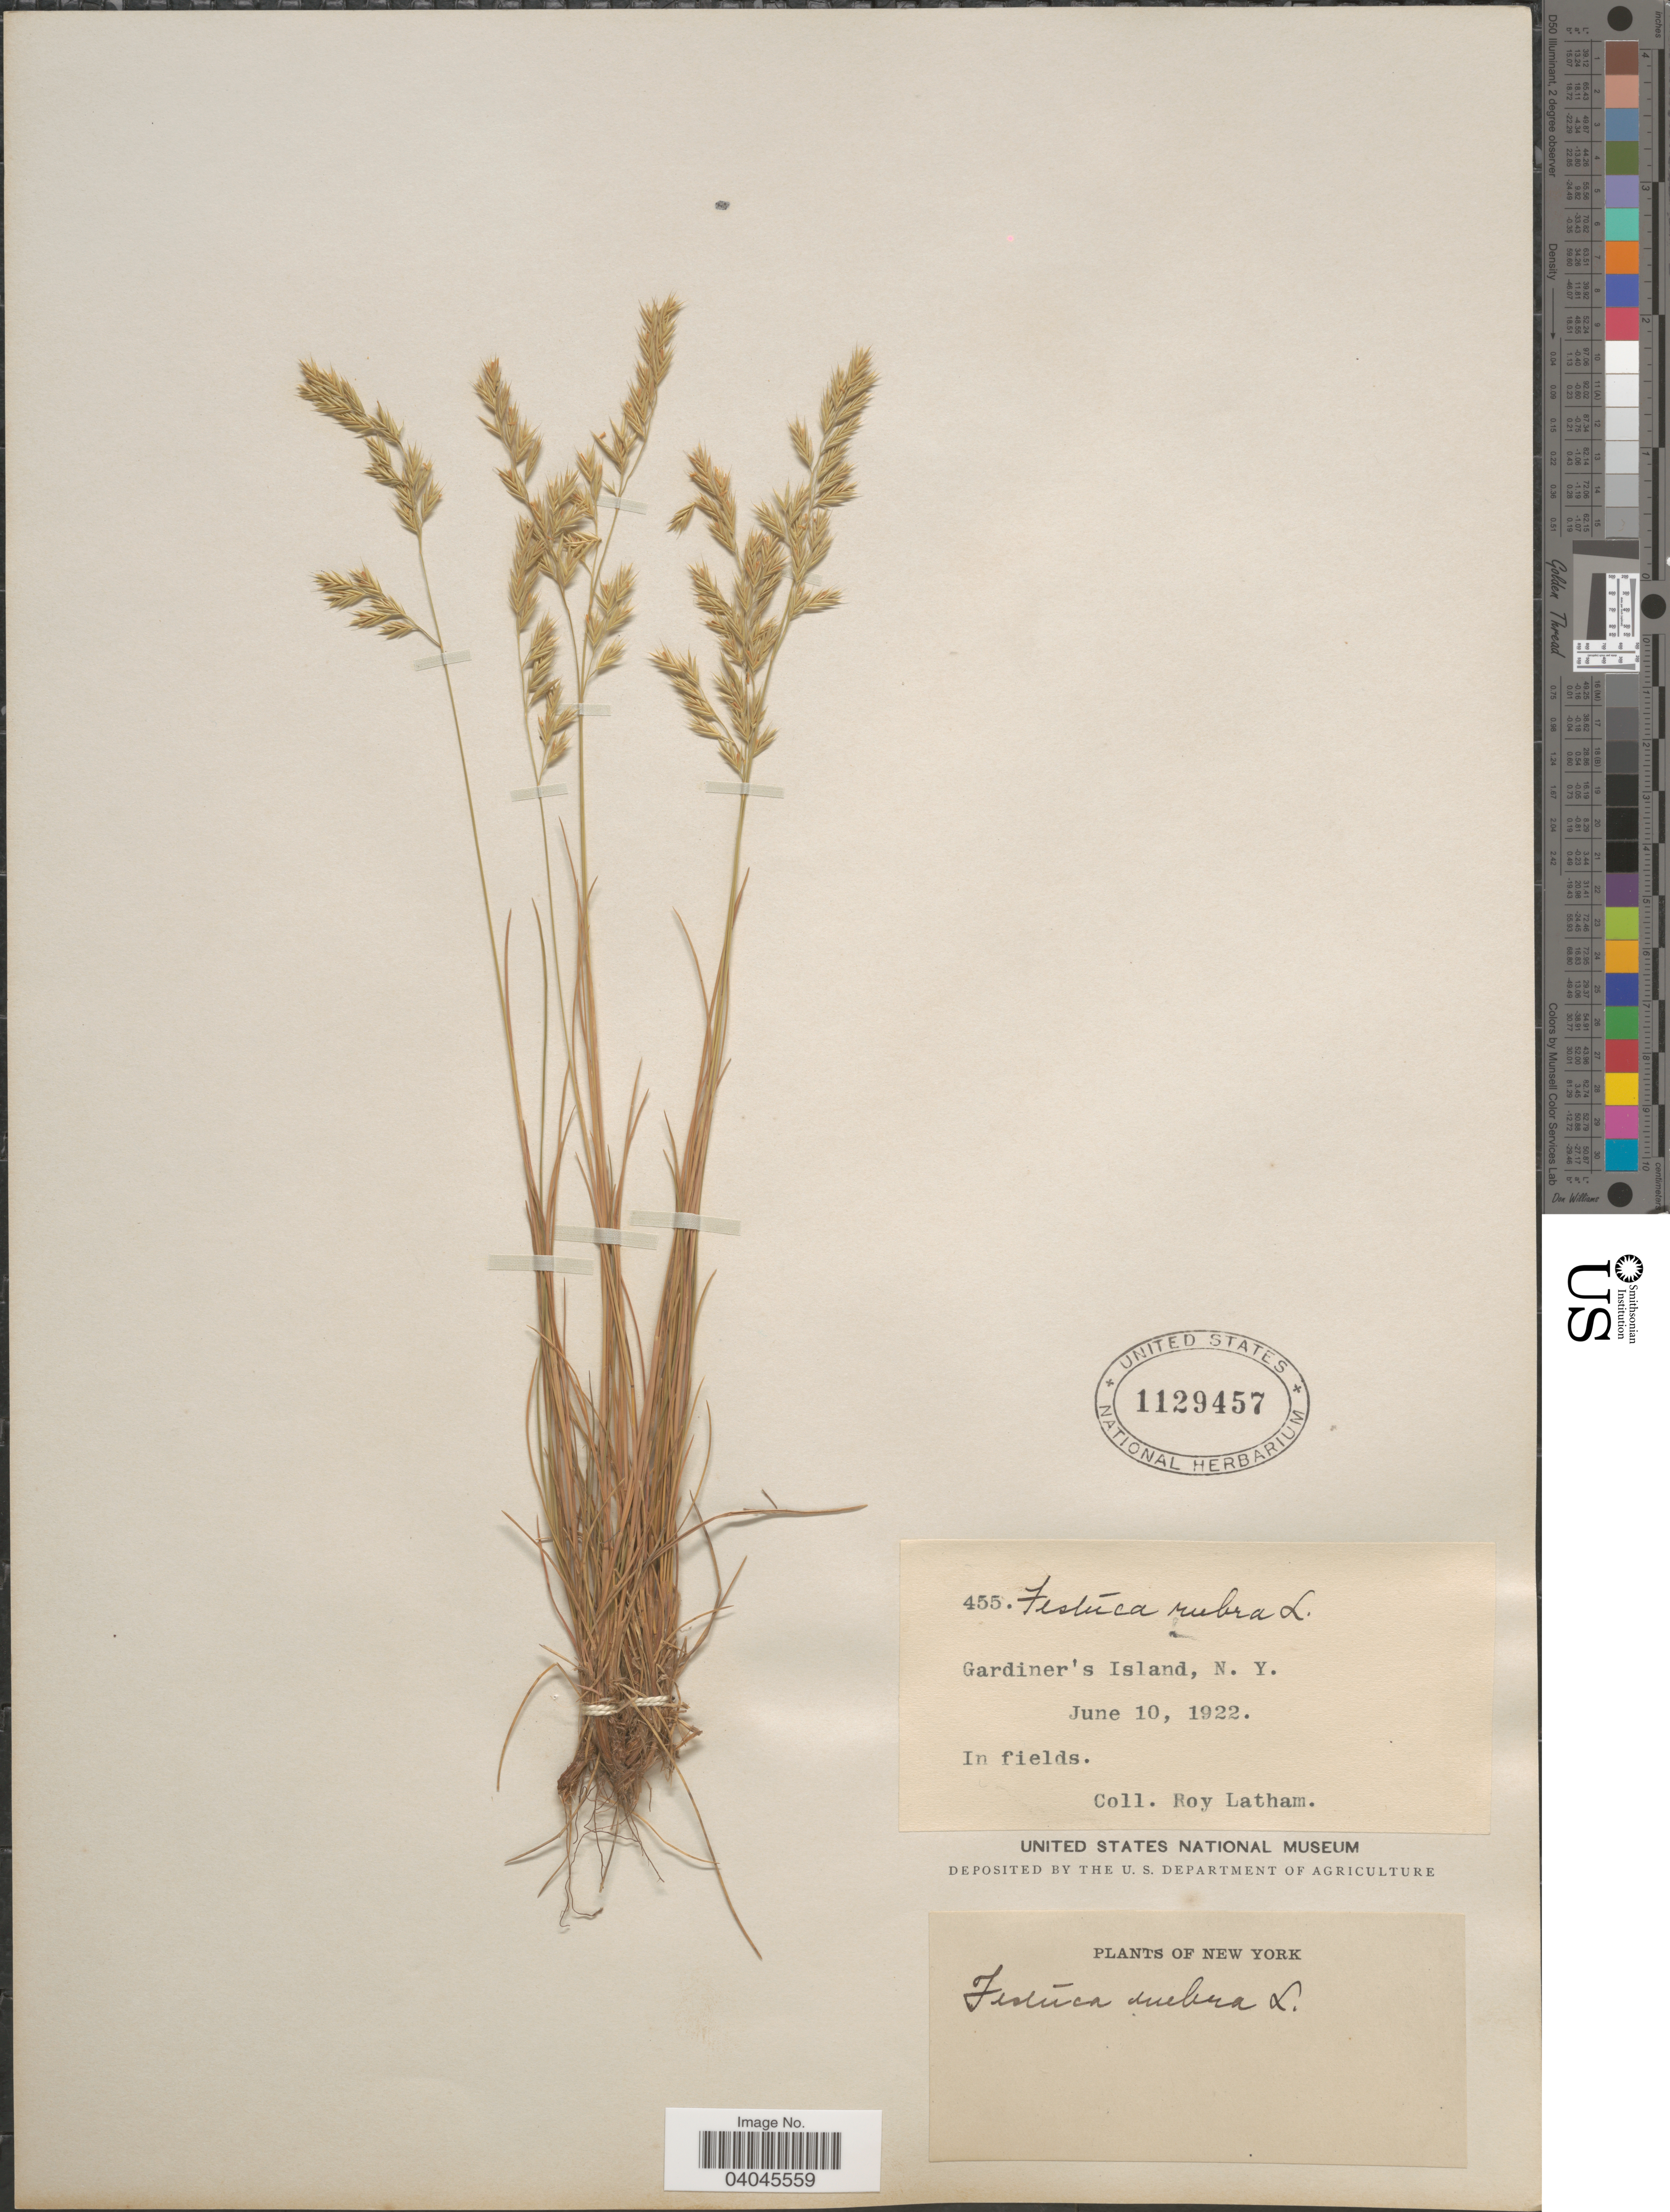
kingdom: Plantae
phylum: Tracheophyta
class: Liliopsida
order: Poales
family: Poaceae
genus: Festuca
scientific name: Festuca rubra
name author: L.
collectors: R. Latham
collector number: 455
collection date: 1922-06-10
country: United States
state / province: New York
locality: Gardiner's Island.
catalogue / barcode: US 1129457